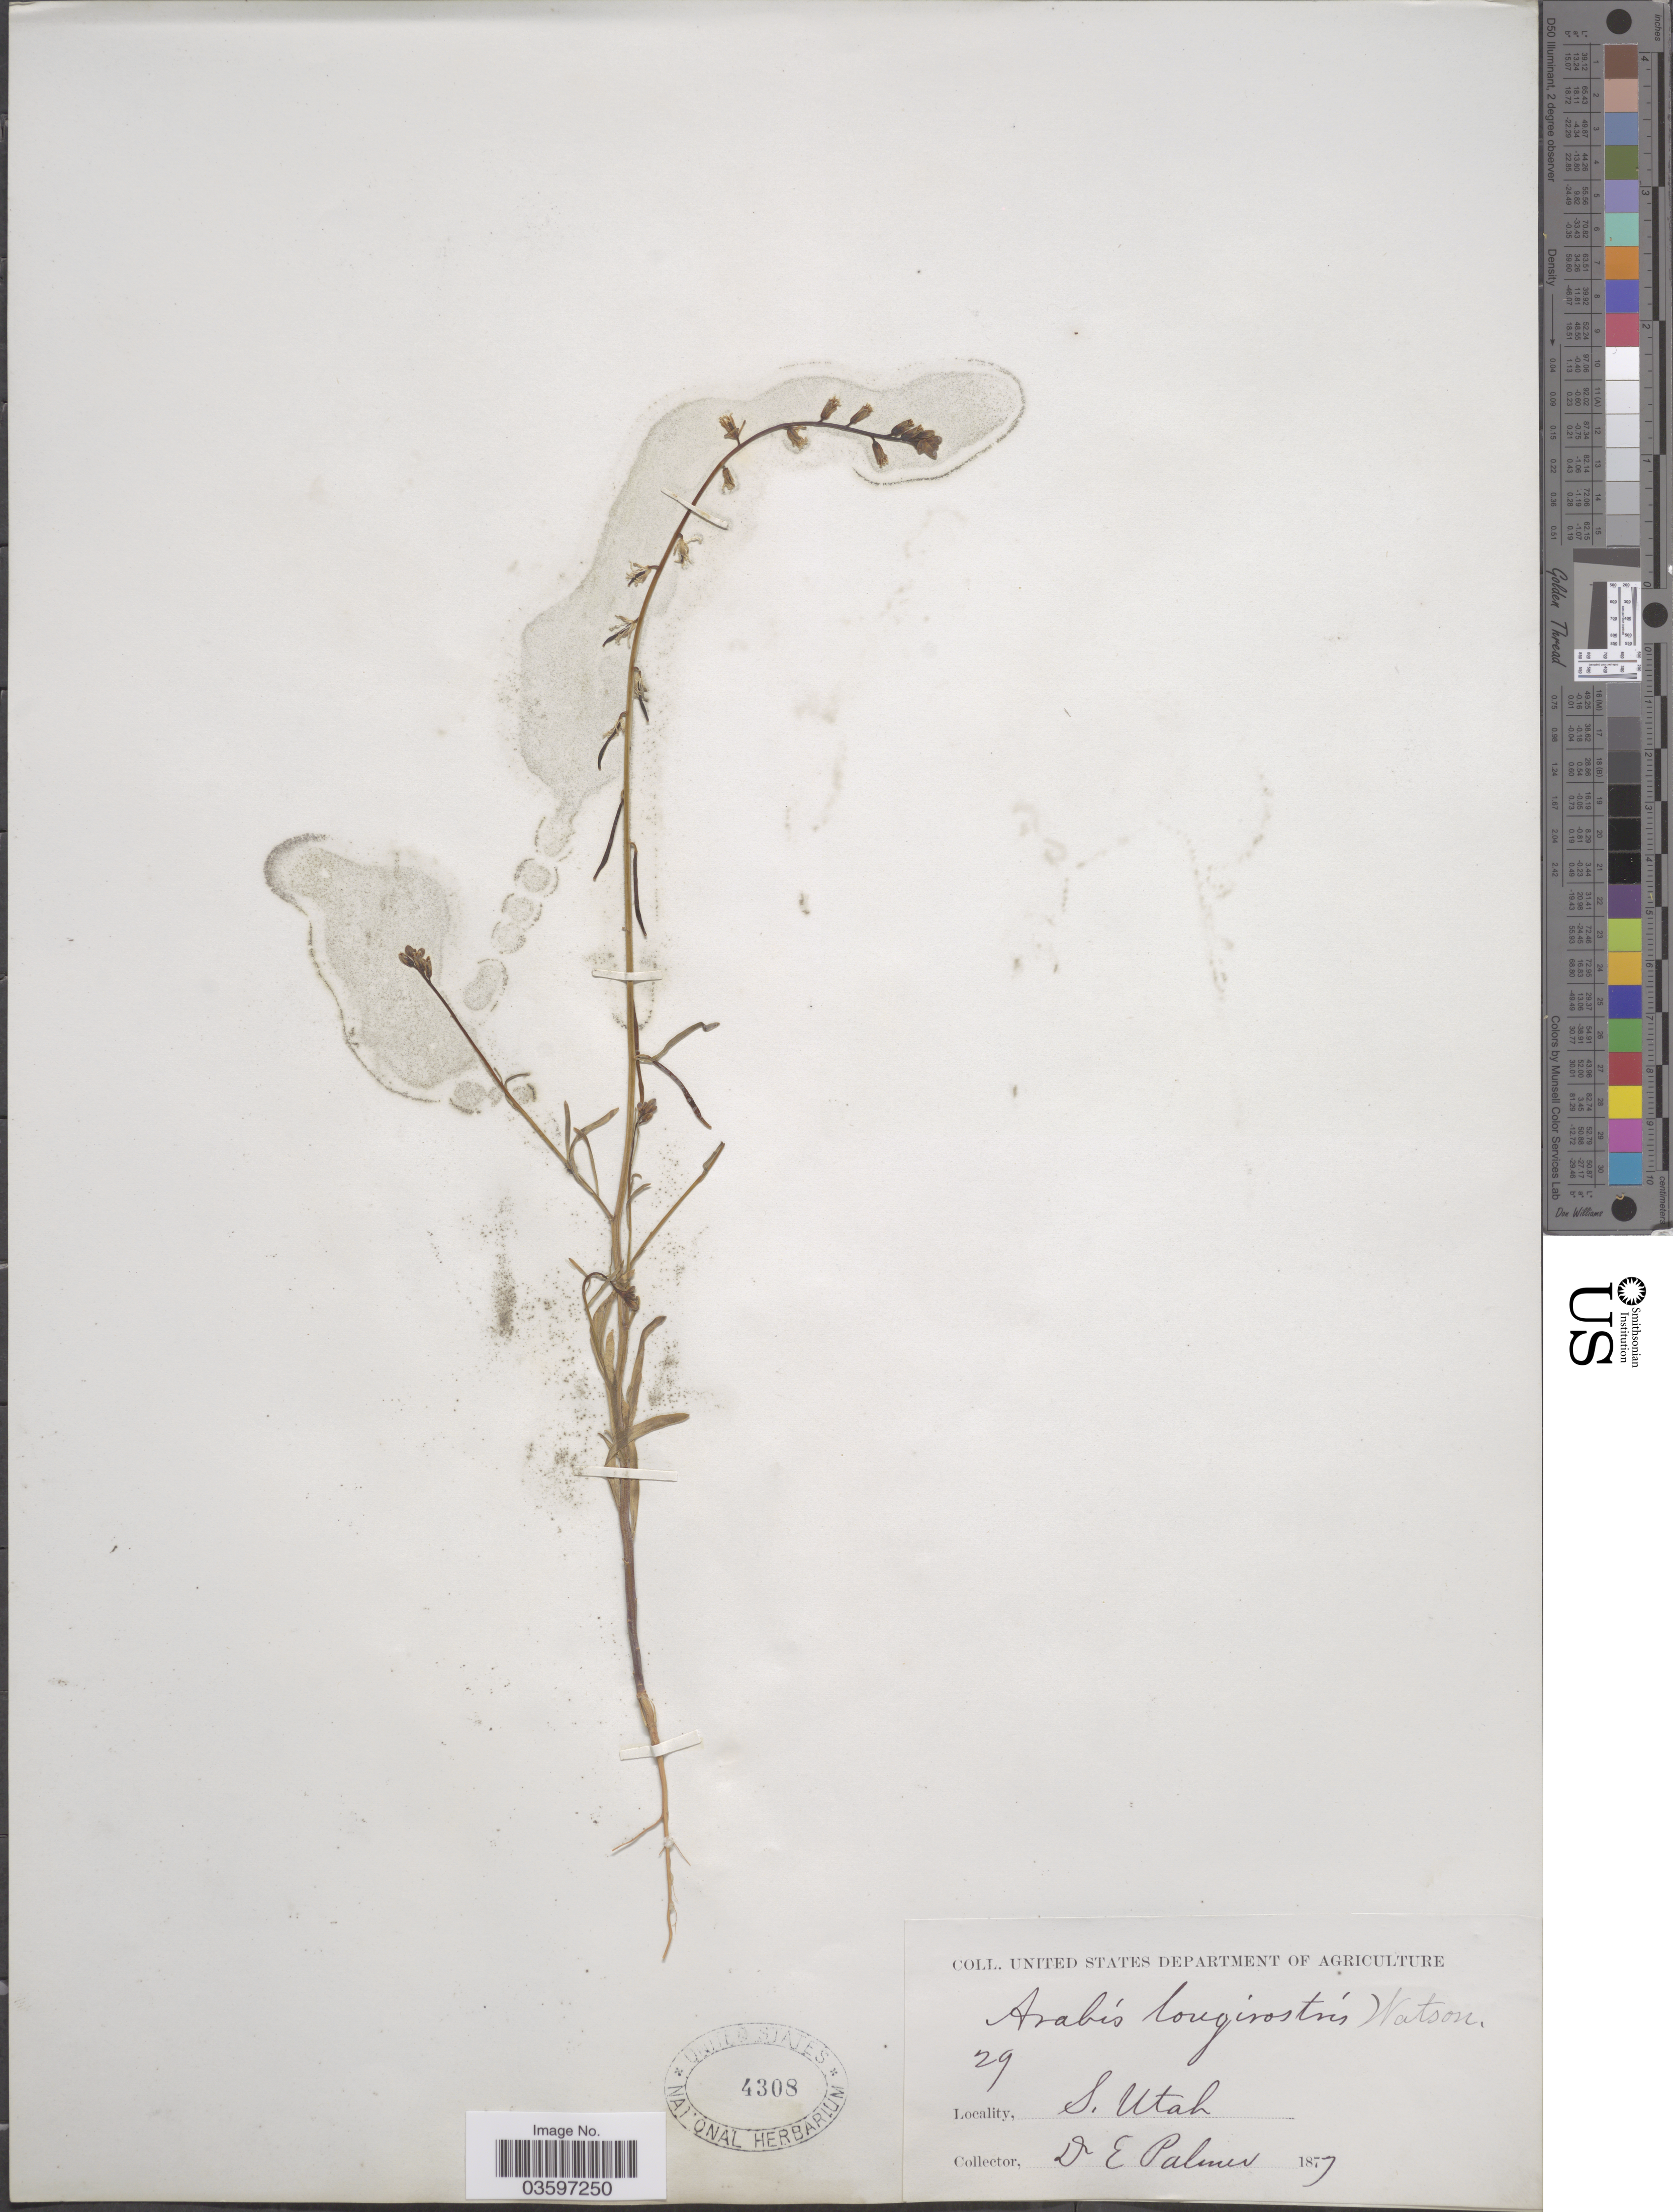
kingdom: Plantae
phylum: Tracheophyta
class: Magnoliopsida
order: Brassicales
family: Brassicaceae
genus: Streptanthella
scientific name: Streptanthella longirostris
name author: (S. Watson) Rydb.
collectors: E. Palmer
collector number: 29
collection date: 1877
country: United States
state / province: Utah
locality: S. Utah.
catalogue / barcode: US 4308